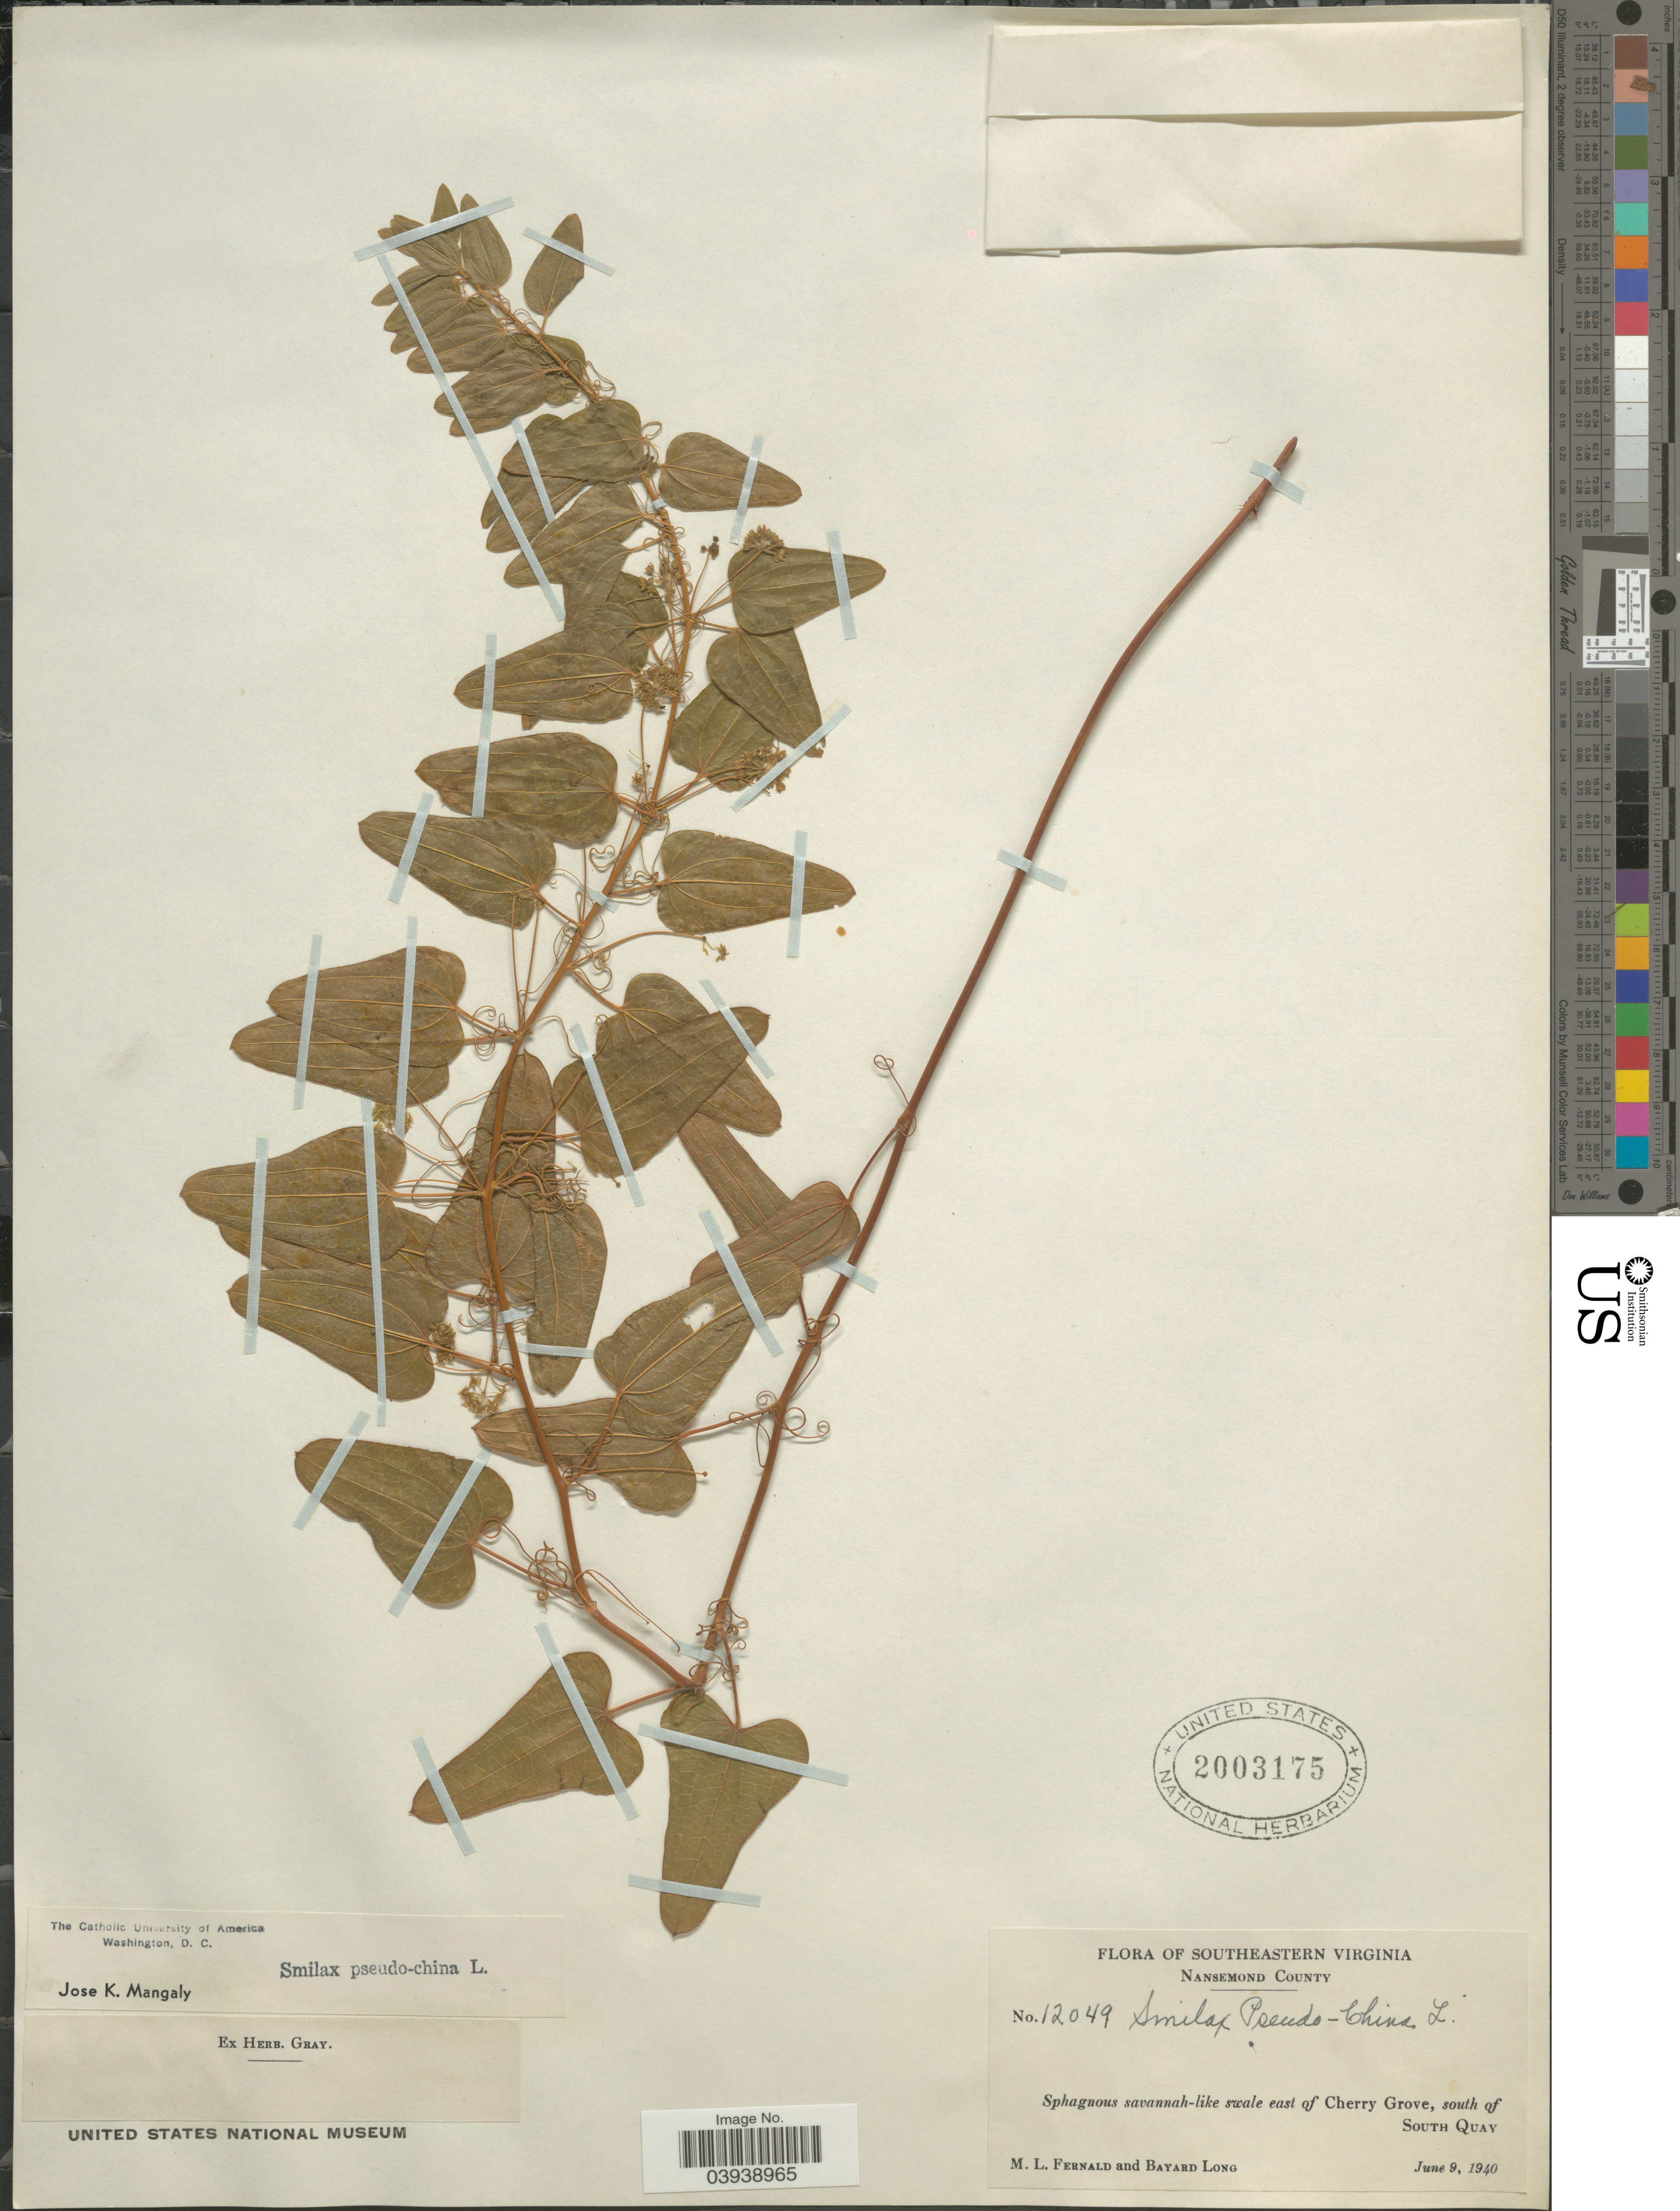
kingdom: Plantae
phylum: Tracheophyta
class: Liliopsida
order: Liliales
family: Smilacaceae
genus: Smilax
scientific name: Smilax pseudochina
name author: L.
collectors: M. L. Fernald & B. Long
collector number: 12049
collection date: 1940-06-09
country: United States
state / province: Virginia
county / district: City of Suffolk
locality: Southeastern Virginia. Nansemond County. Sphagnous savannah-like swale east of Cherry Grove, south of South Quay.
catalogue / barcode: US 2003175